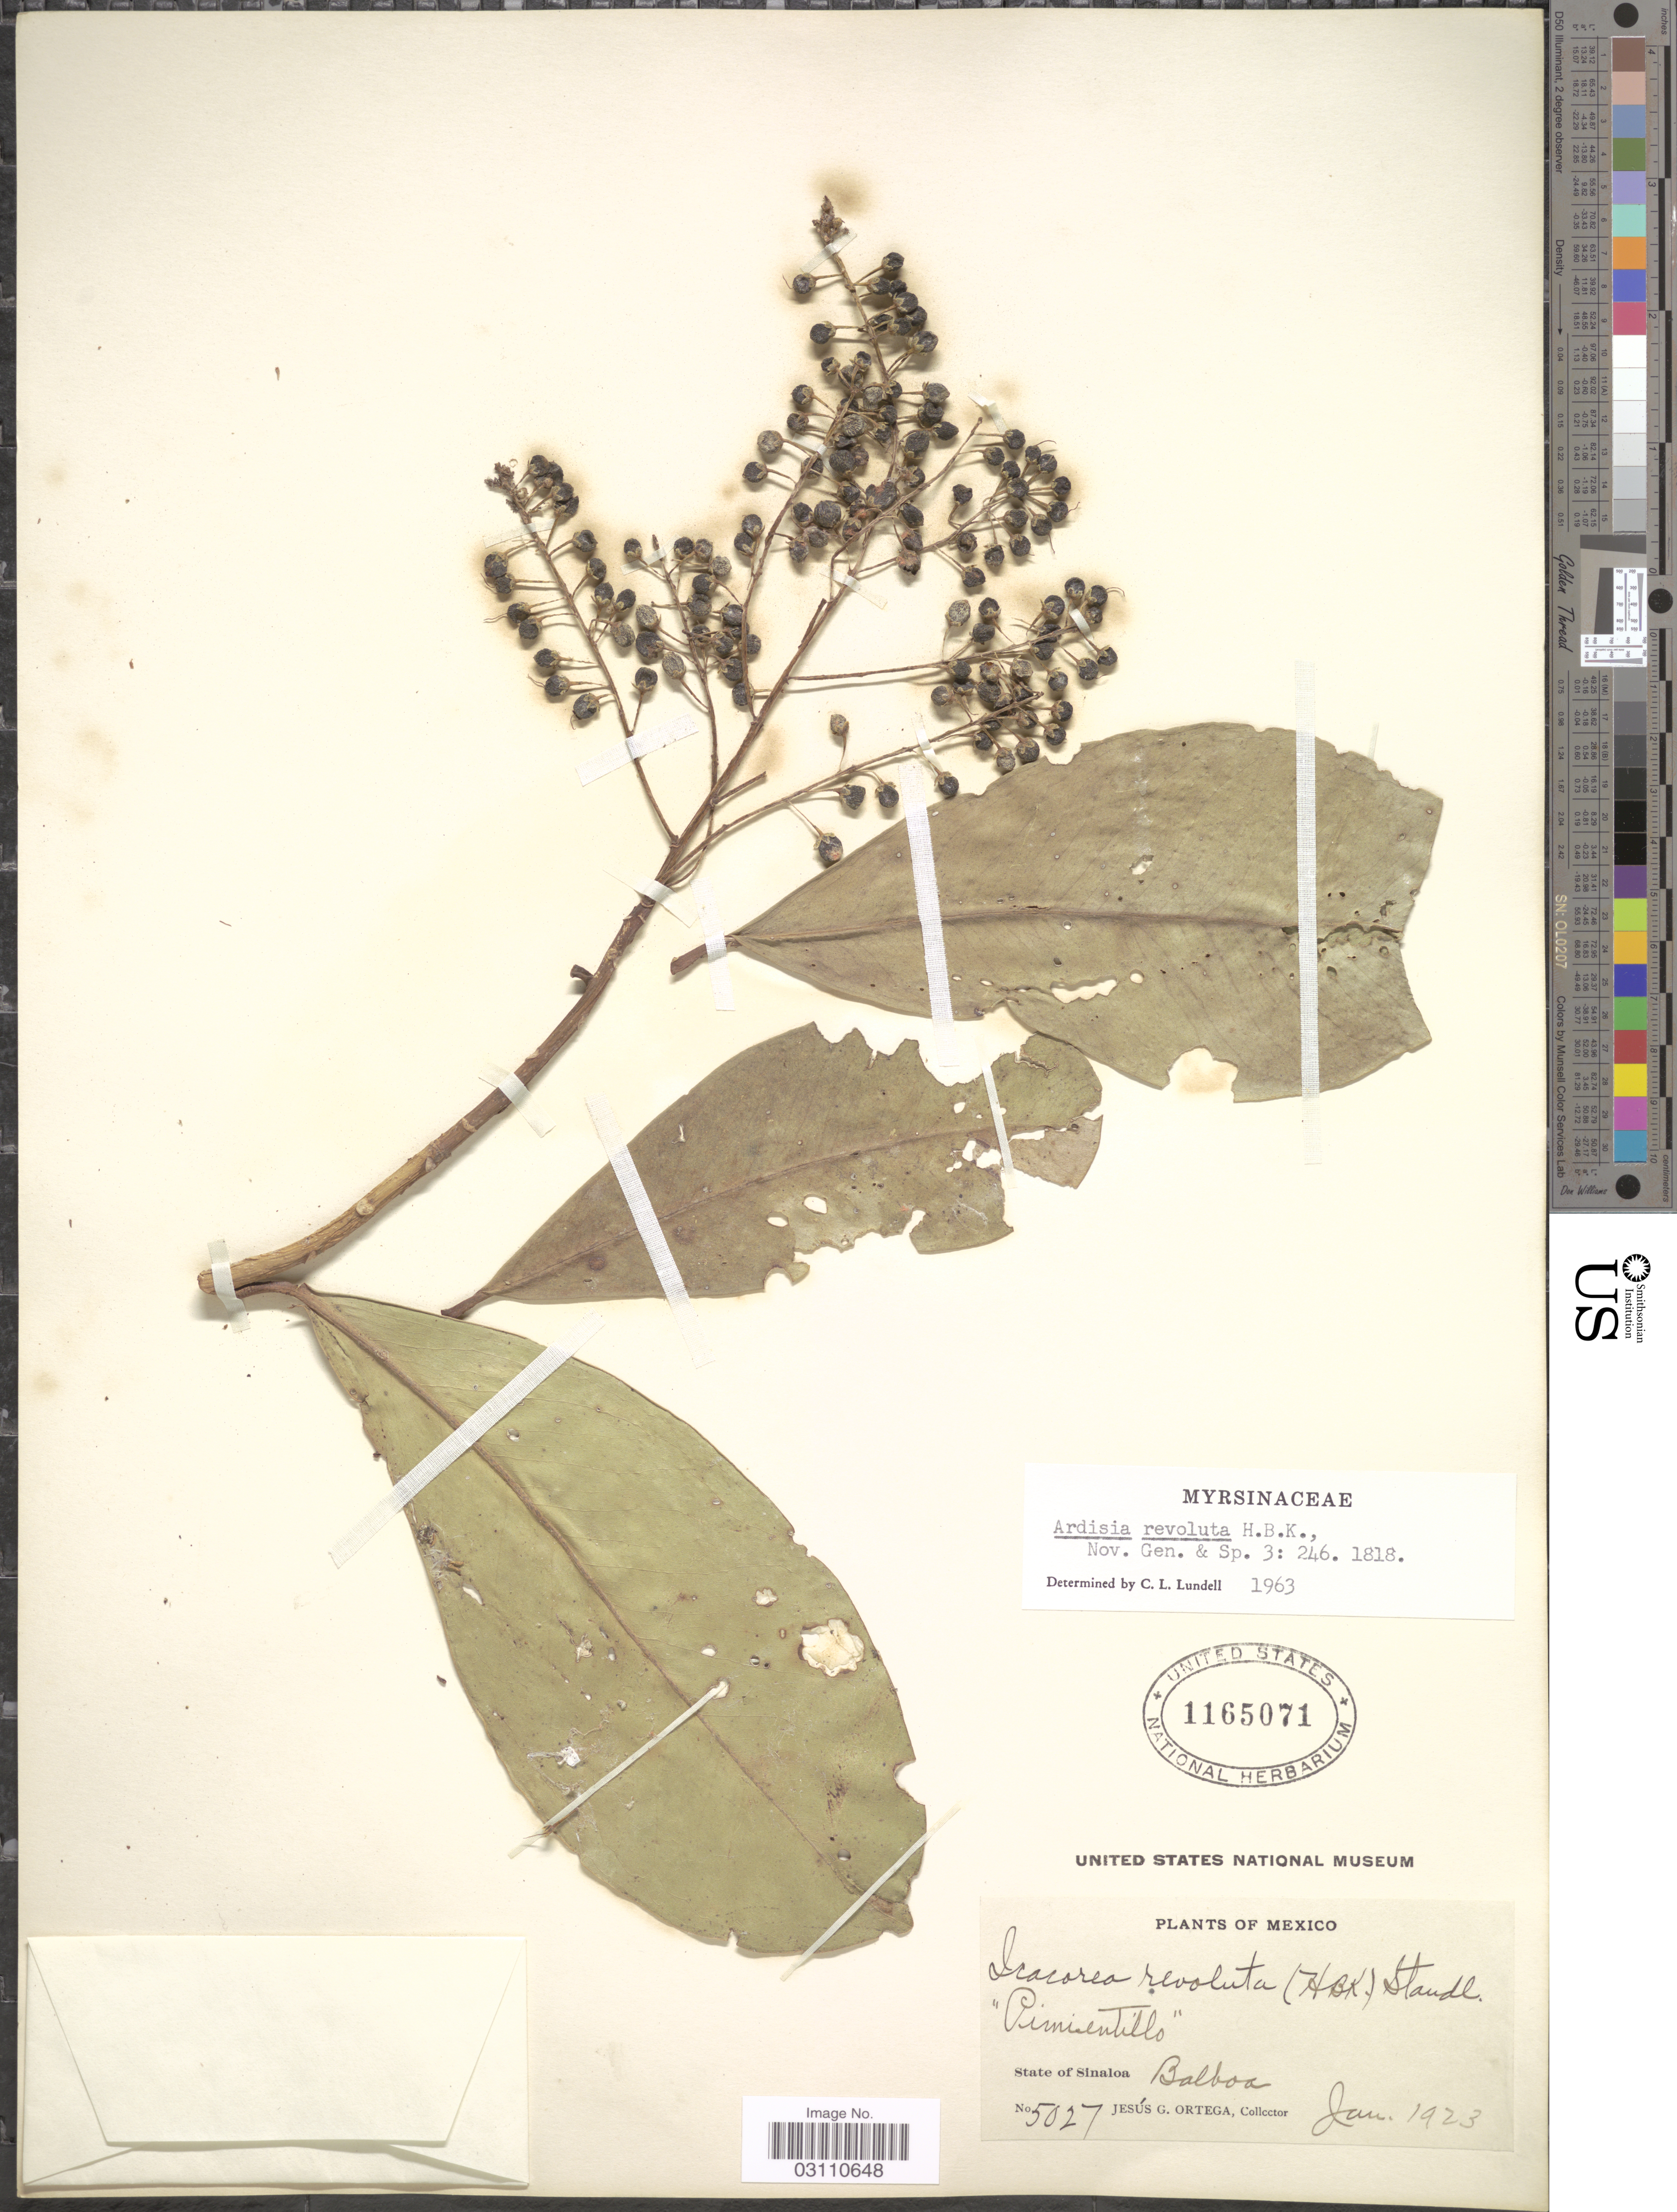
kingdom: Plantae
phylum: Tracheophyta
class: Magnoliopsida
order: Ericales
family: Primulaceae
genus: Ardisia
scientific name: Ardisia revoluta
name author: Kunth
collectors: J. Ortega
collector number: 5027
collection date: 1923-01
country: Mexico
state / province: Sinaloa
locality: Balboa.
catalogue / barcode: US 1165071